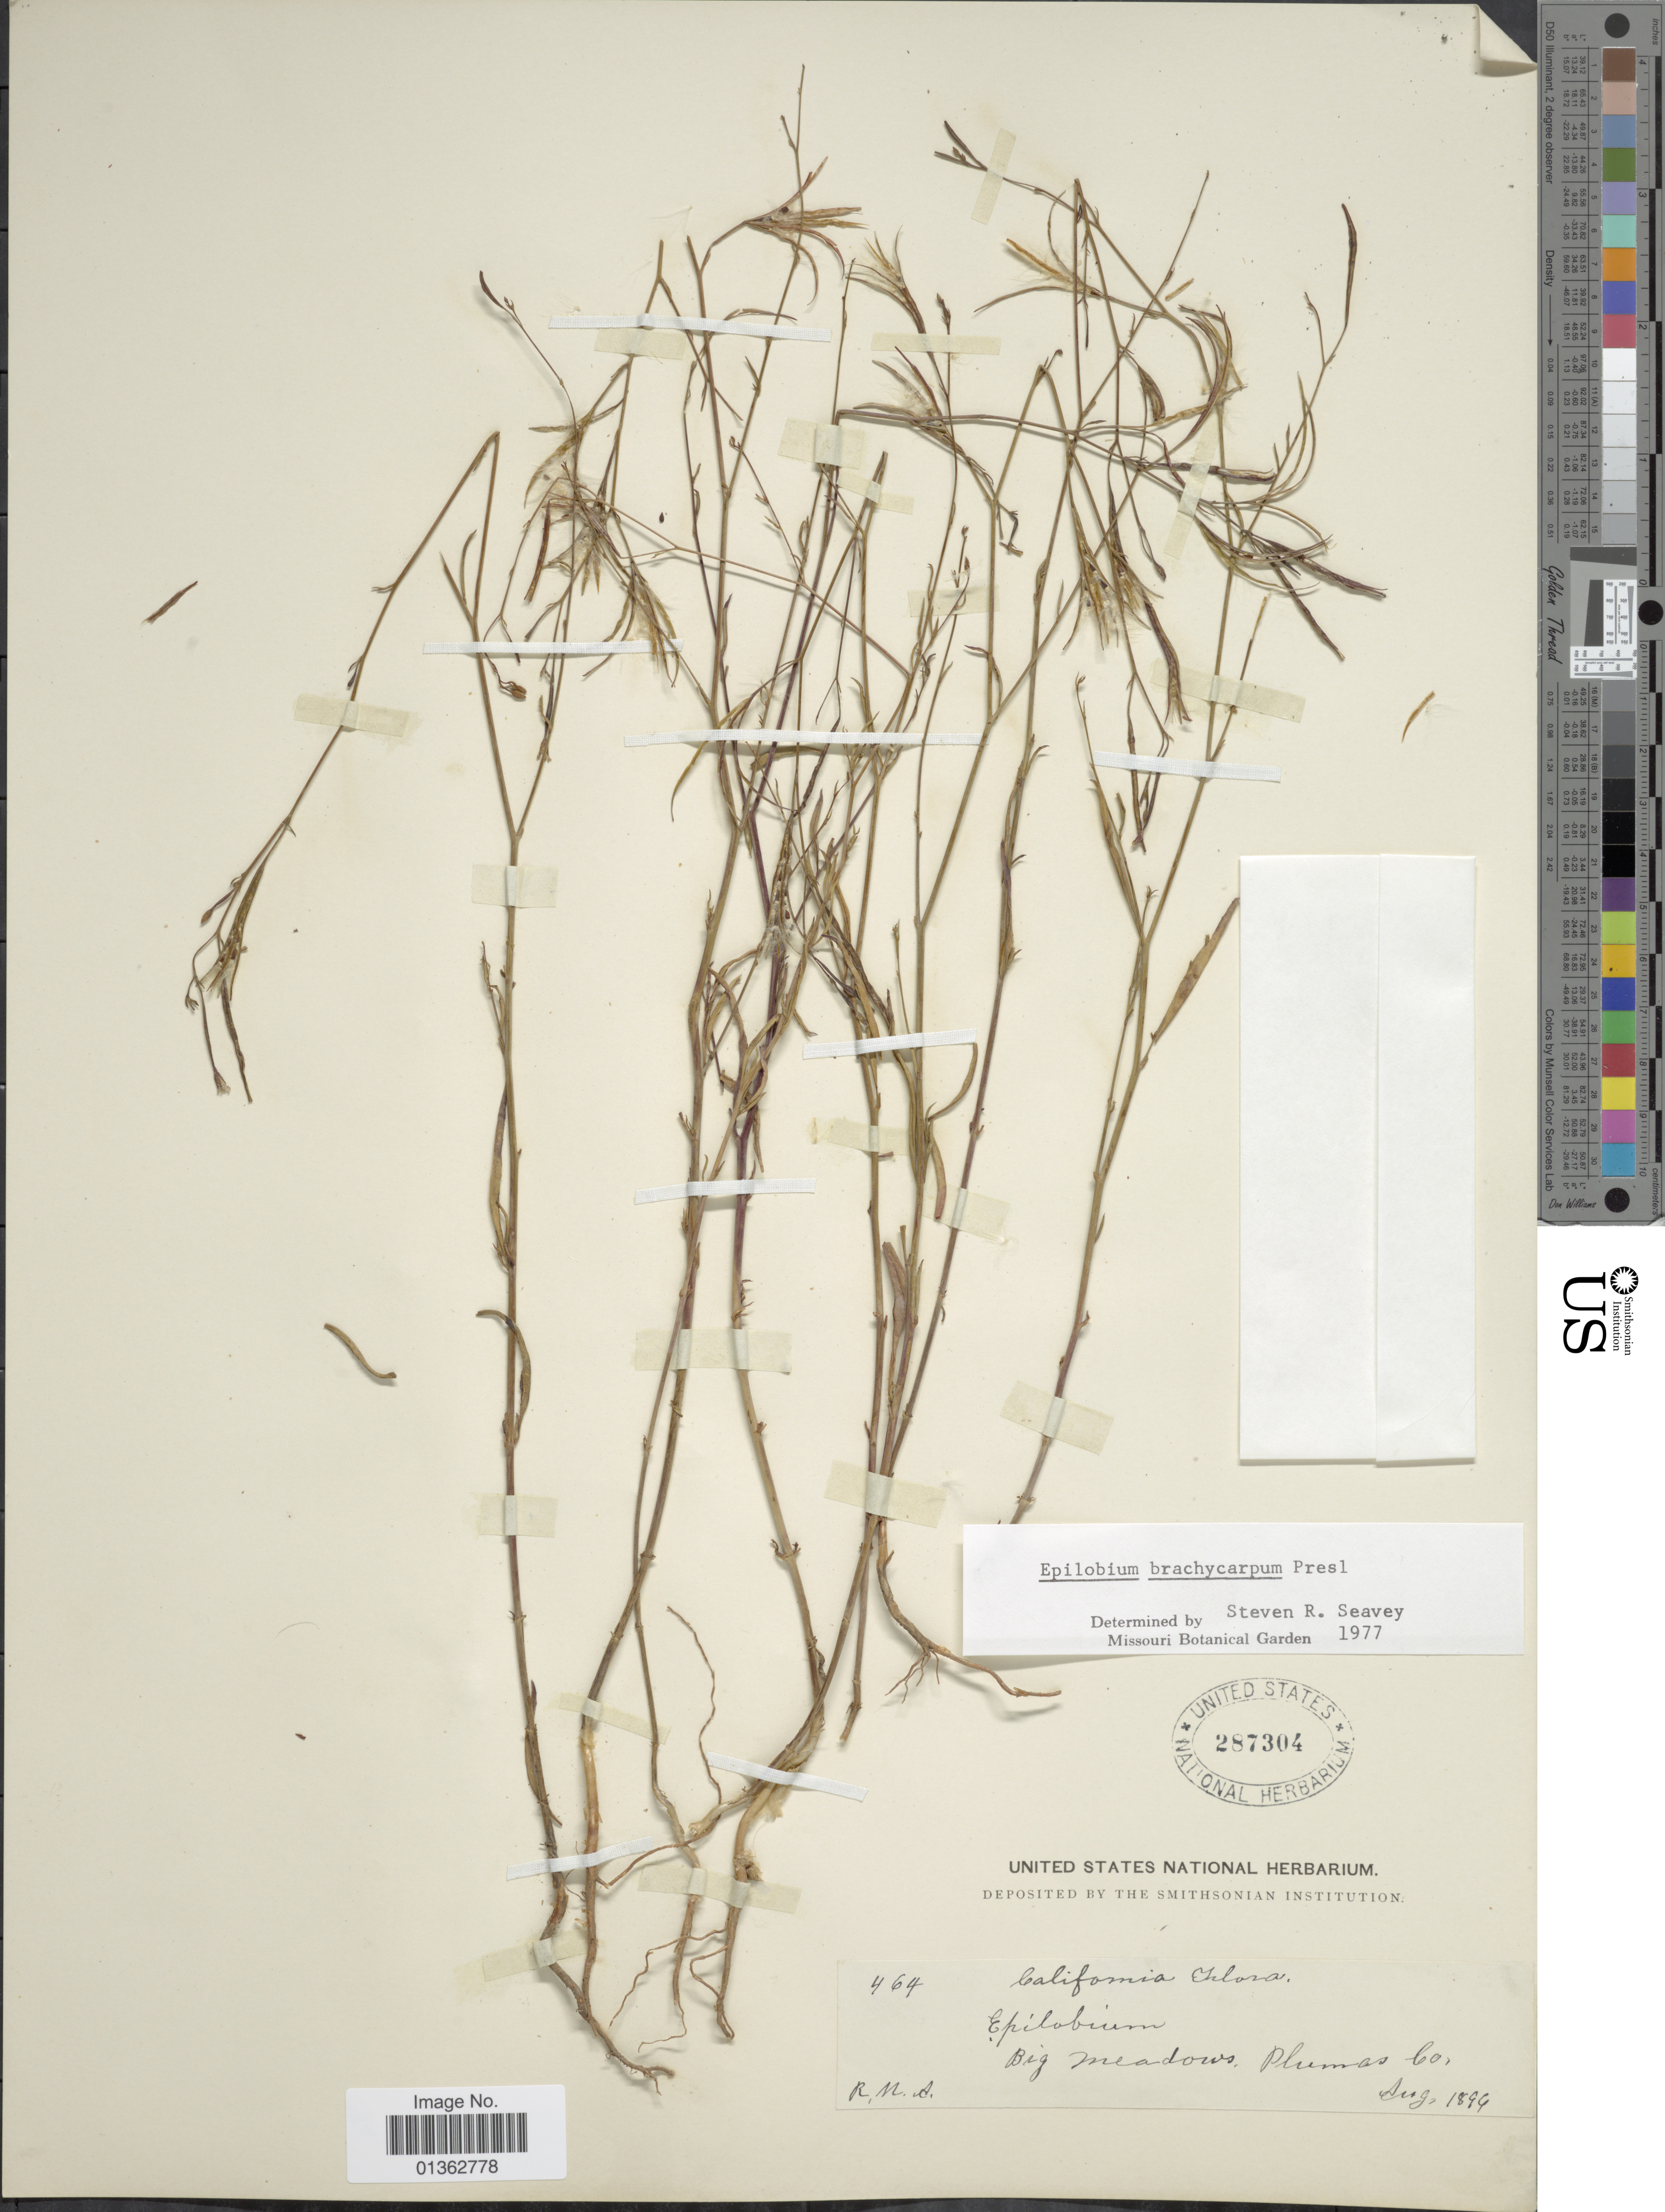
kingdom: Plantae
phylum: Tracheophyta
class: Magnoliopsida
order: Myrtales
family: Onagraceae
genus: Epilobium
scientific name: Epilobium brachycarpum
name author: C. Presl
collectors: R. Austin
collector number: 464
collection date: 1896-08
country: United States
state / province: California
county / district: Plumas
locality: Big Meadows, Plumas Co.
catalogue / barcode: US 287304